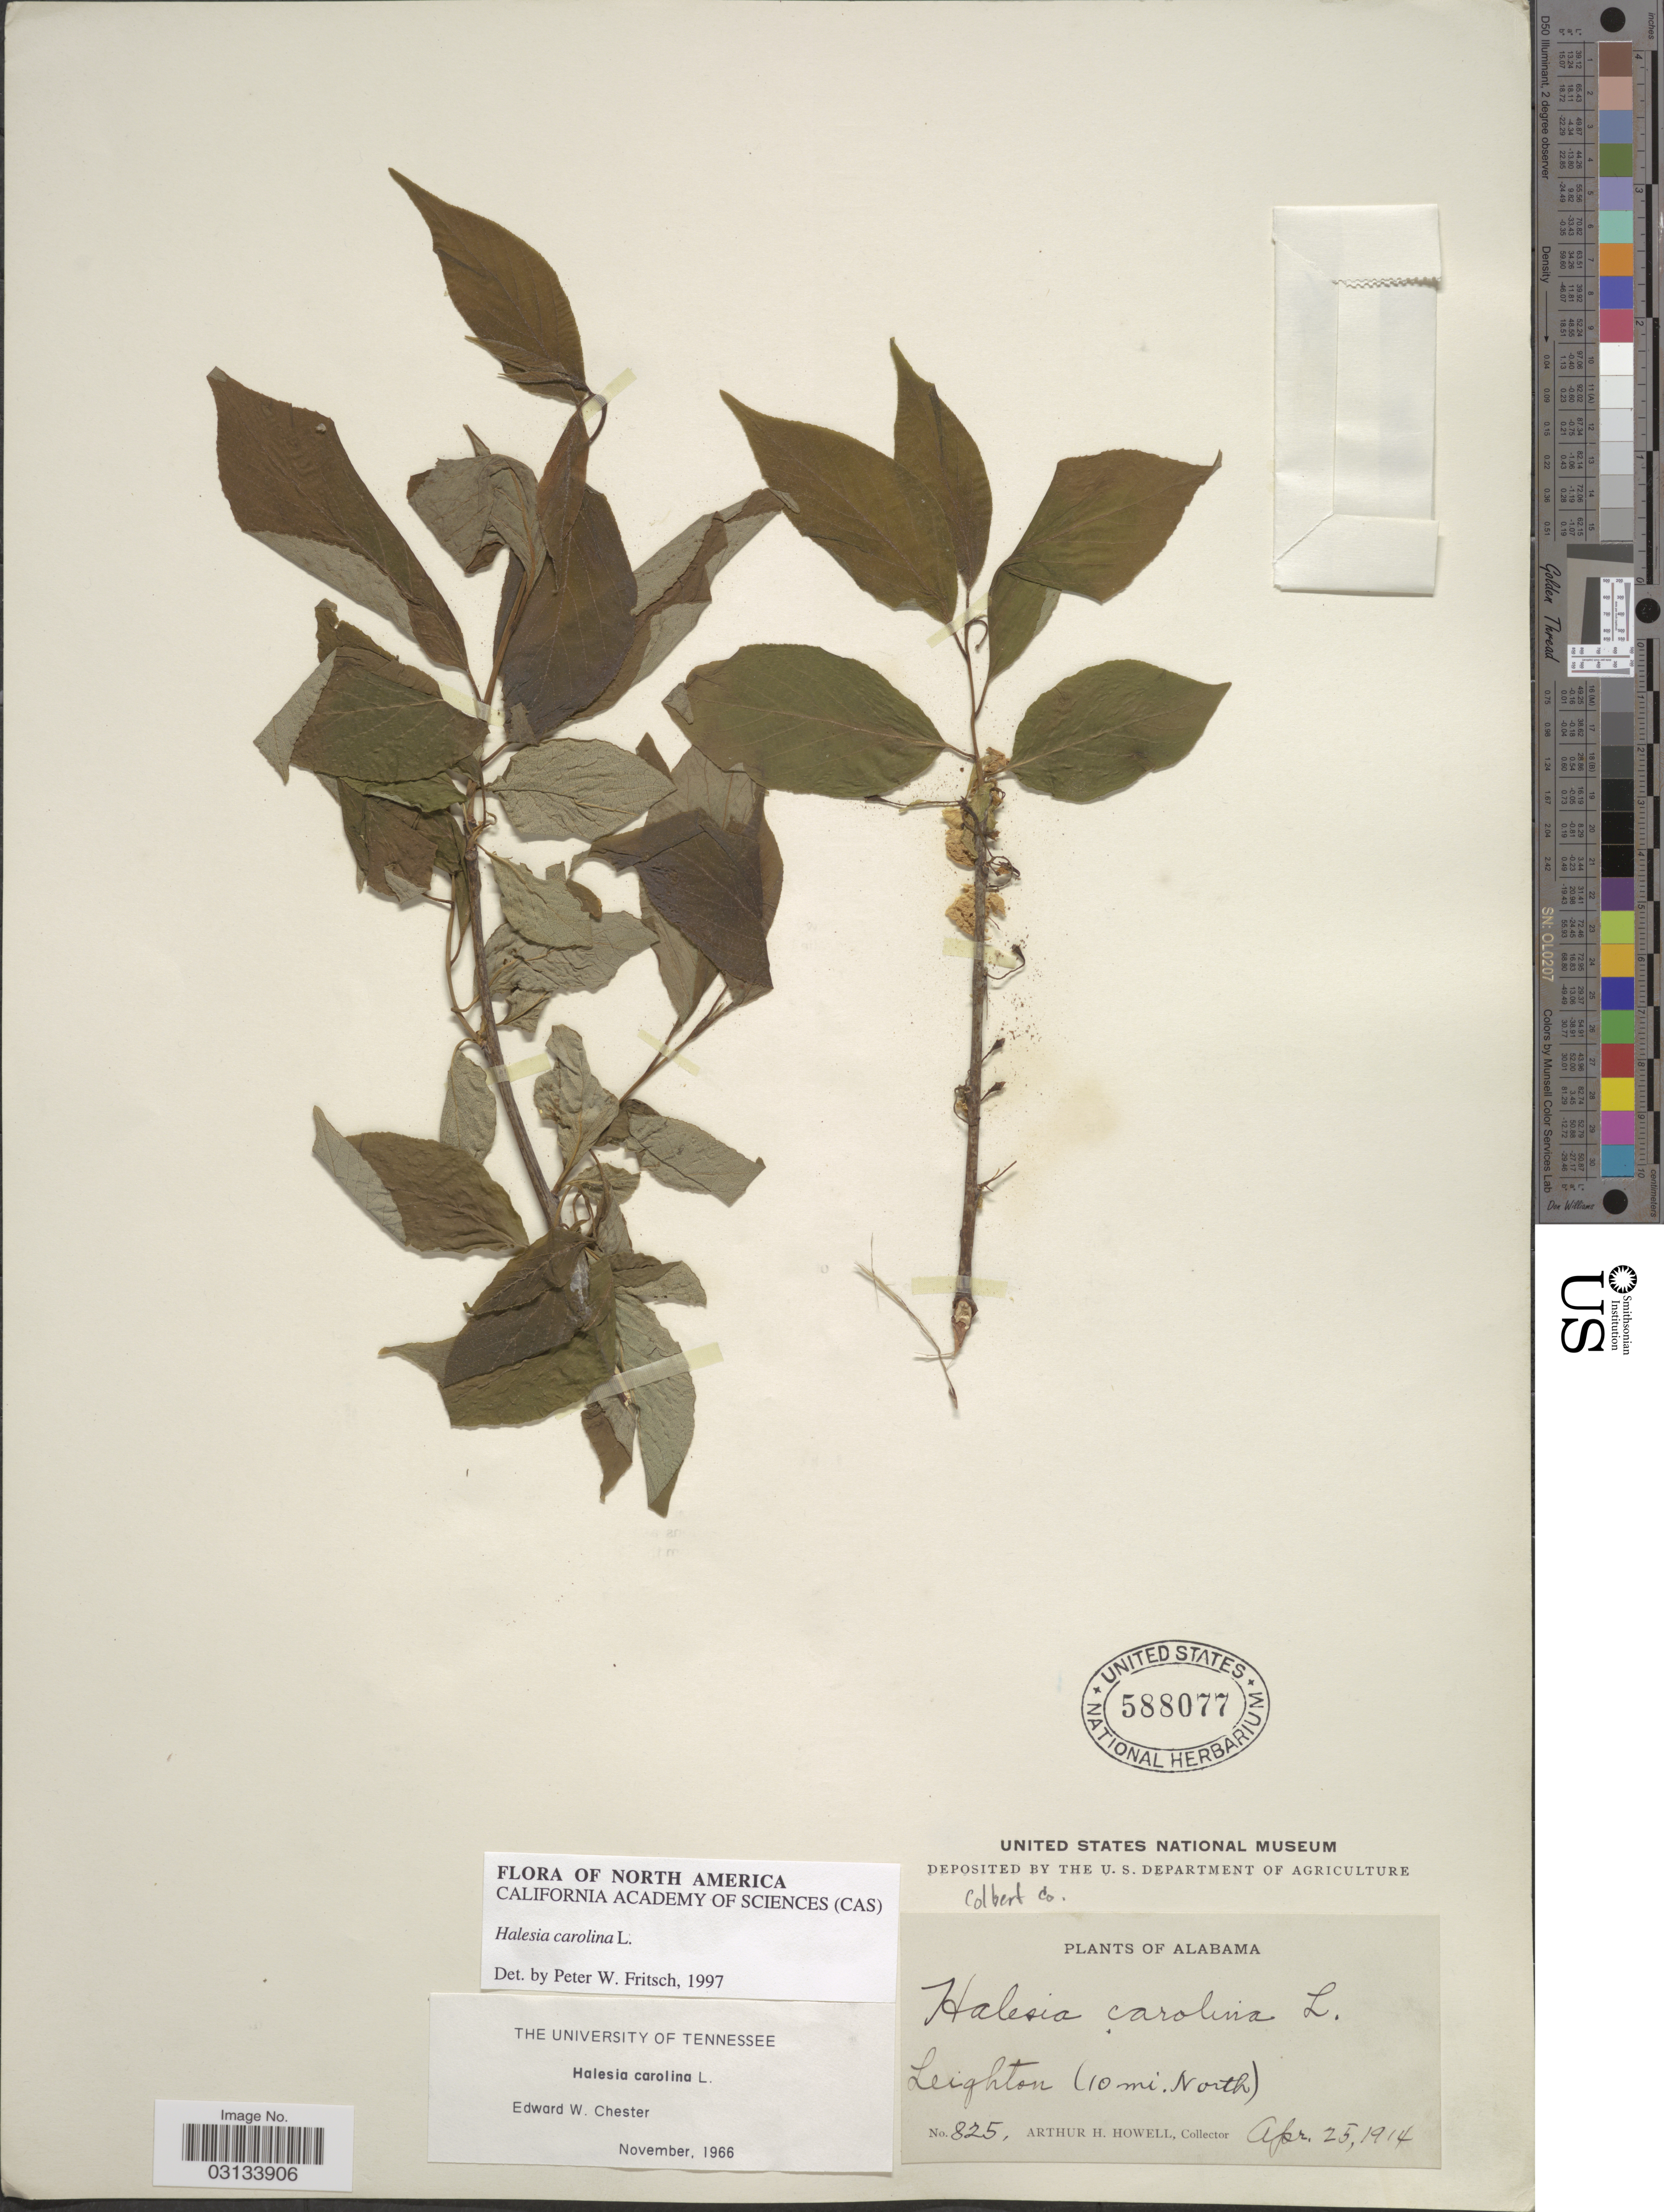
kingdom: Plantae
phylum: Tracheophyta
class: Magnoliopsida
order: Ericales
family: Styracaceae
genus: Halesia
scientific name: Halesia carolina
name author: L.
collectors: A. H. Howell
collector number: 825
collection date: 1914-04-25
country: United States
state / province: Alabama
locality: Colbert Co. Leighton (10 mi. North).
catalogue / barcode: US 588077